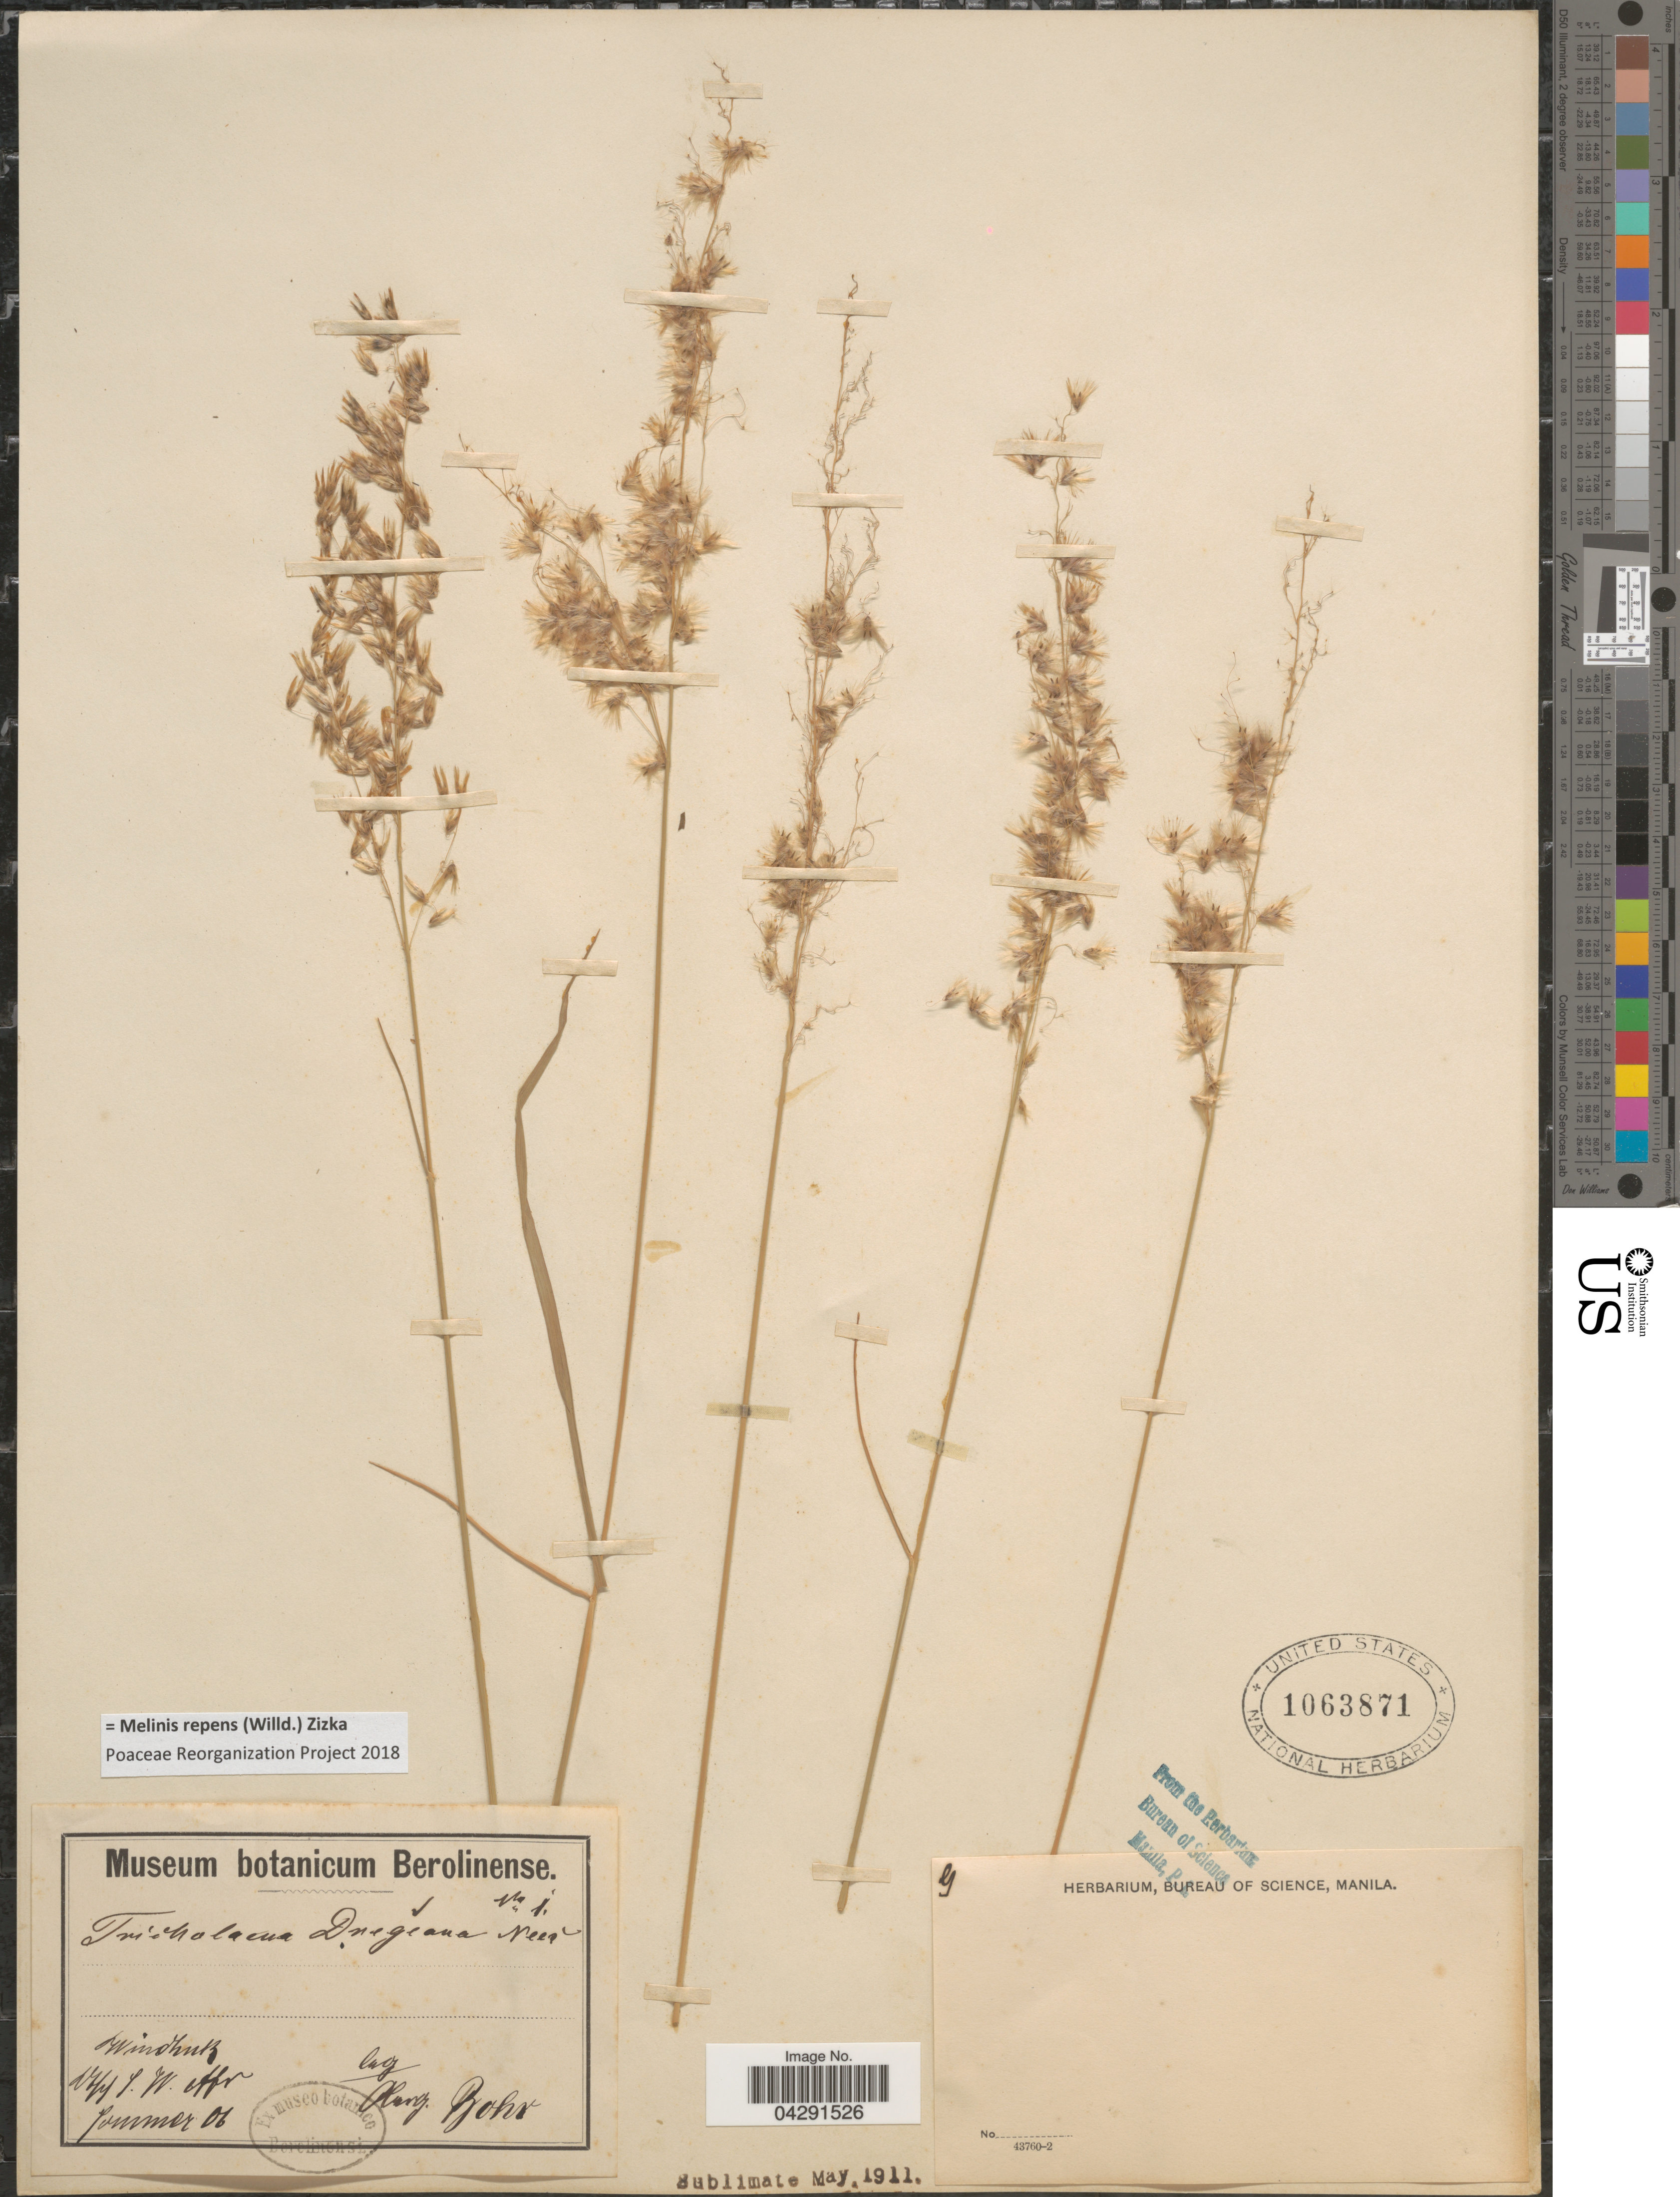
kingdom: Plantae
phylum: Tracheophyta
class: Liliopsida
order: Poales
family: Poaceae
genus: Melinis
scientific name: Melinis repens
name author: (Willd.) Zizka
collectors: K. Bohr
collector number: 1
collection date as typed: Summer 06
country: Namibia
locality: Windhuk S.W. Afr.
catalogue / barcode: US 1063871